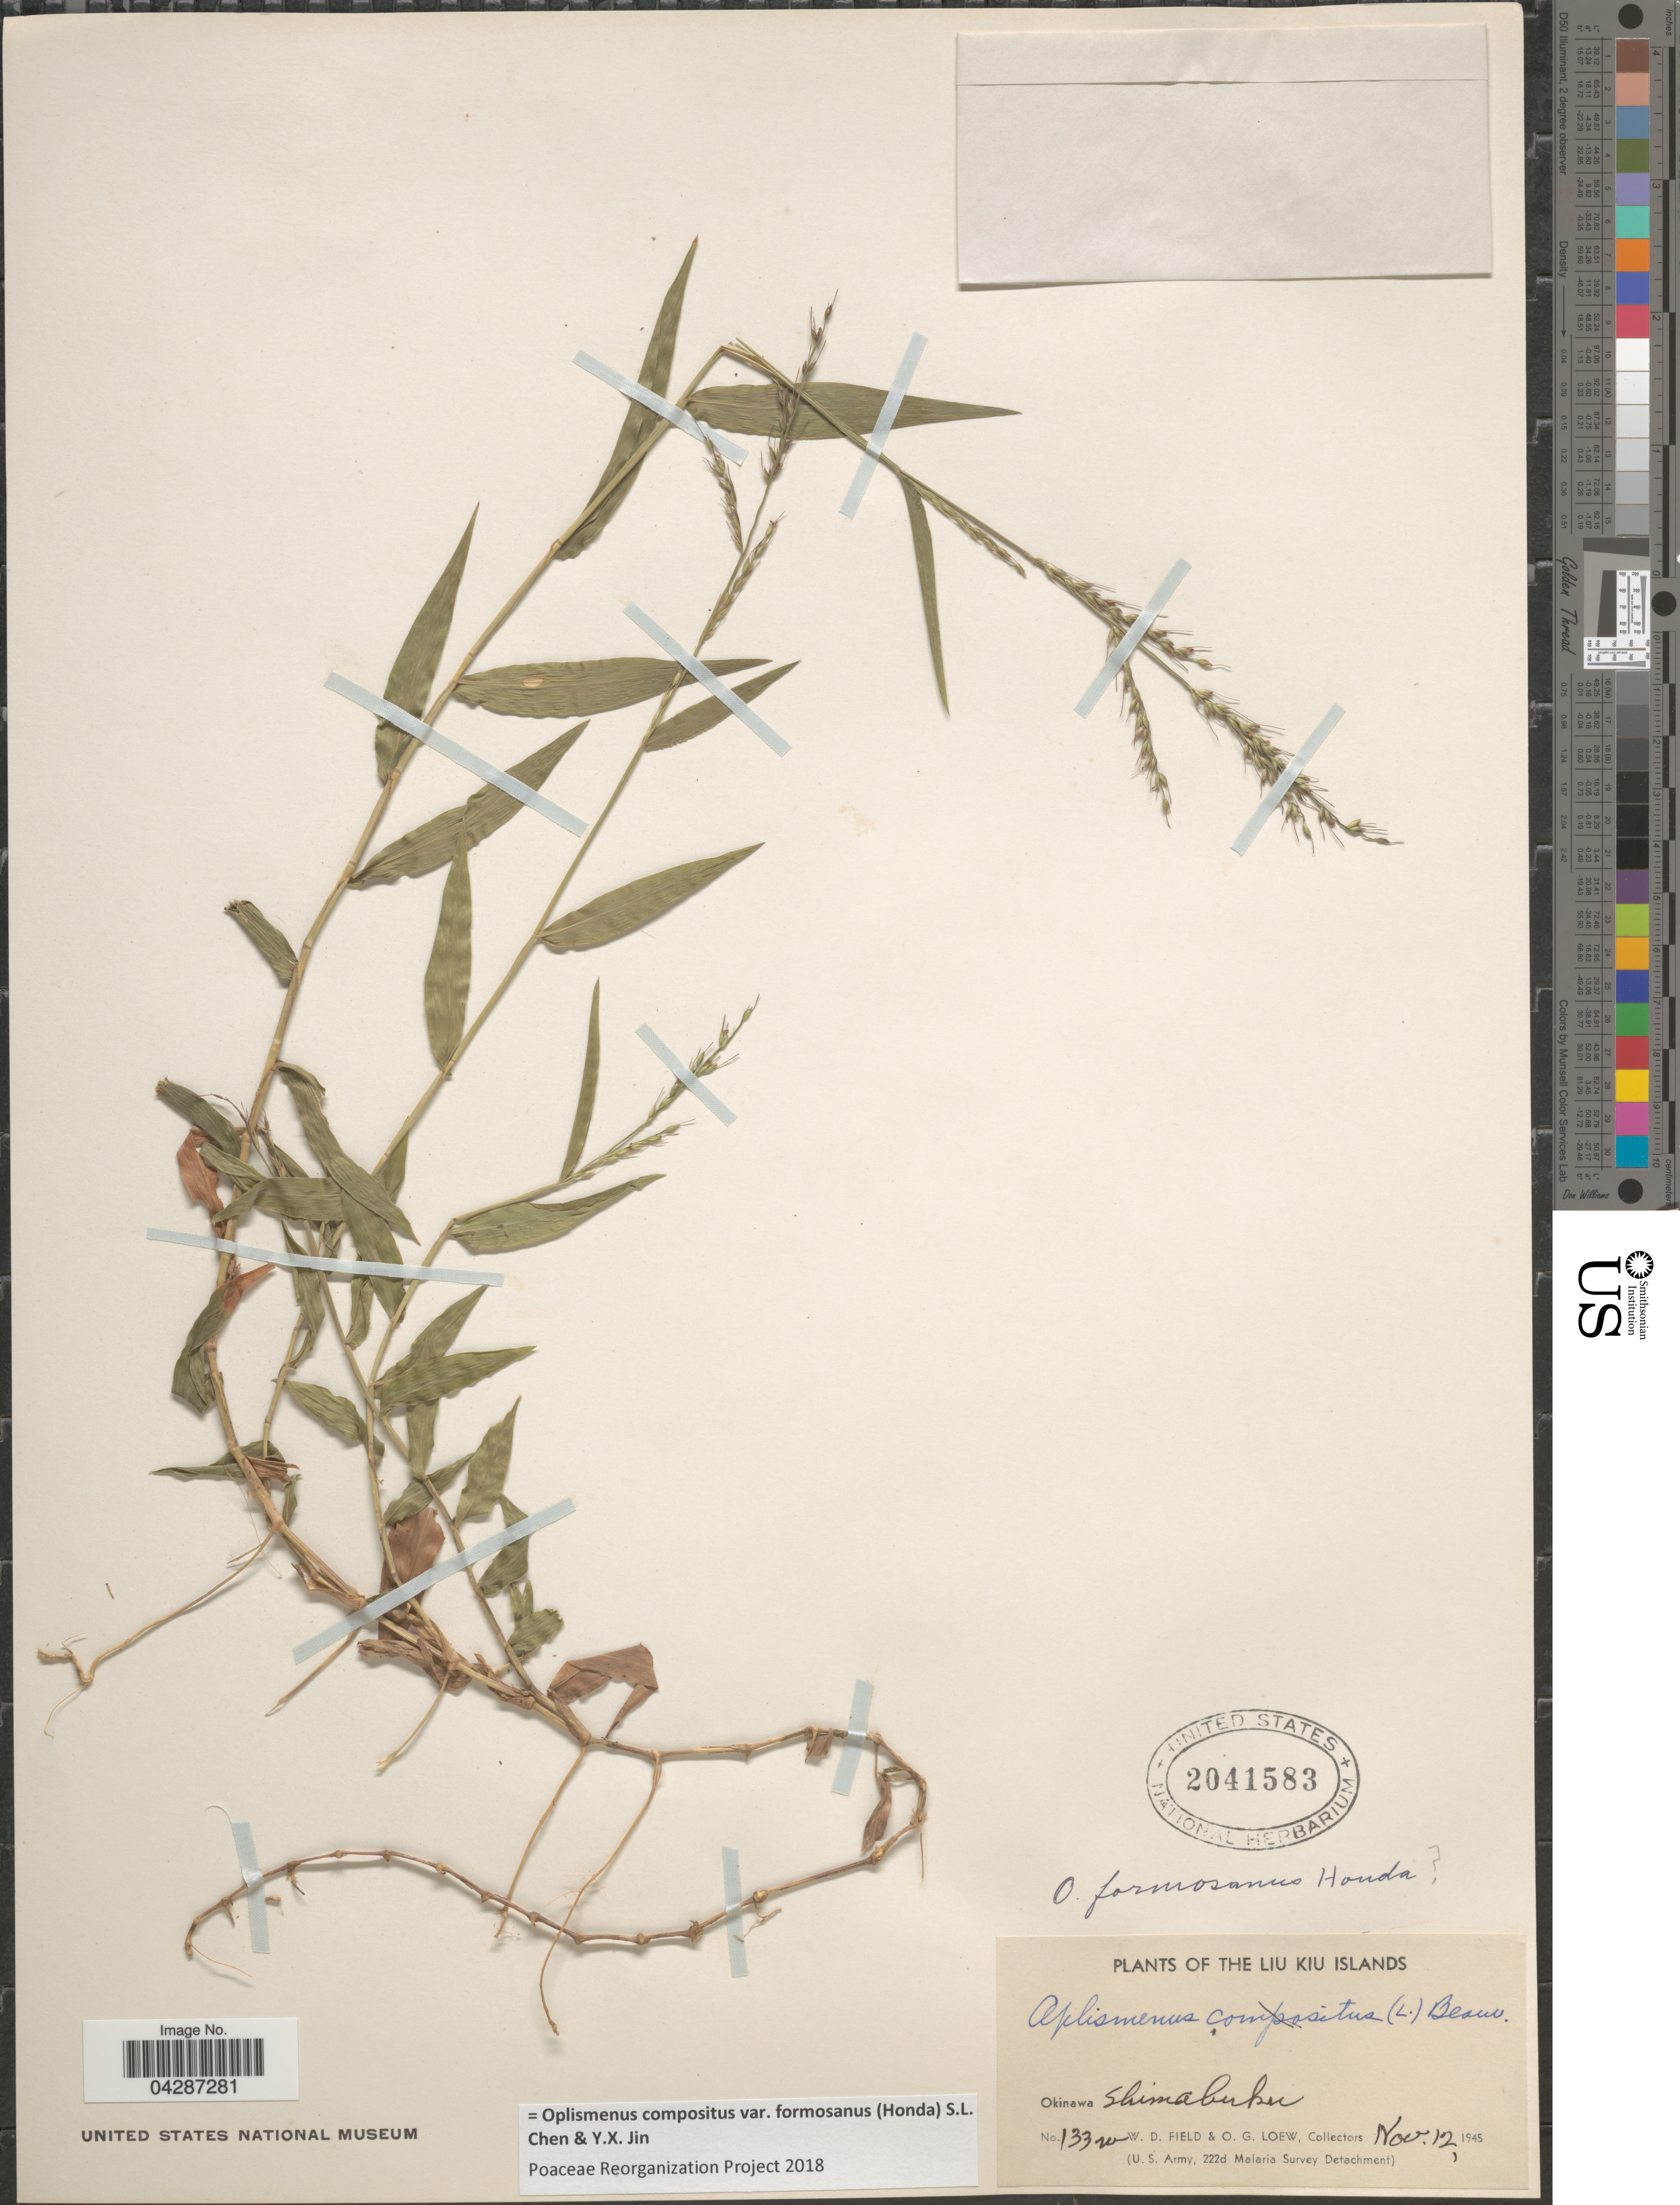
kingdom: Plantae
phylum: Tracheophyta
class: Liliopsida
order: Poales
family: Poaceae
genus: Oplismenus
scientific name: Oplismenus compositus var. formosanus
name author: (Honda) S.L. Chen & Y.X. Jin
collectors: W. D. Field & O. G. Loew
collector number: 133w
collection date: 1945-11-12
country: Japan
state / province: Okinawa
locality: The Liu Kiu Islands. Okinawa Shimabuku. (U. S. Army, 222d Malaria Survey Detachment).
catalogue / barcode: US 2041583